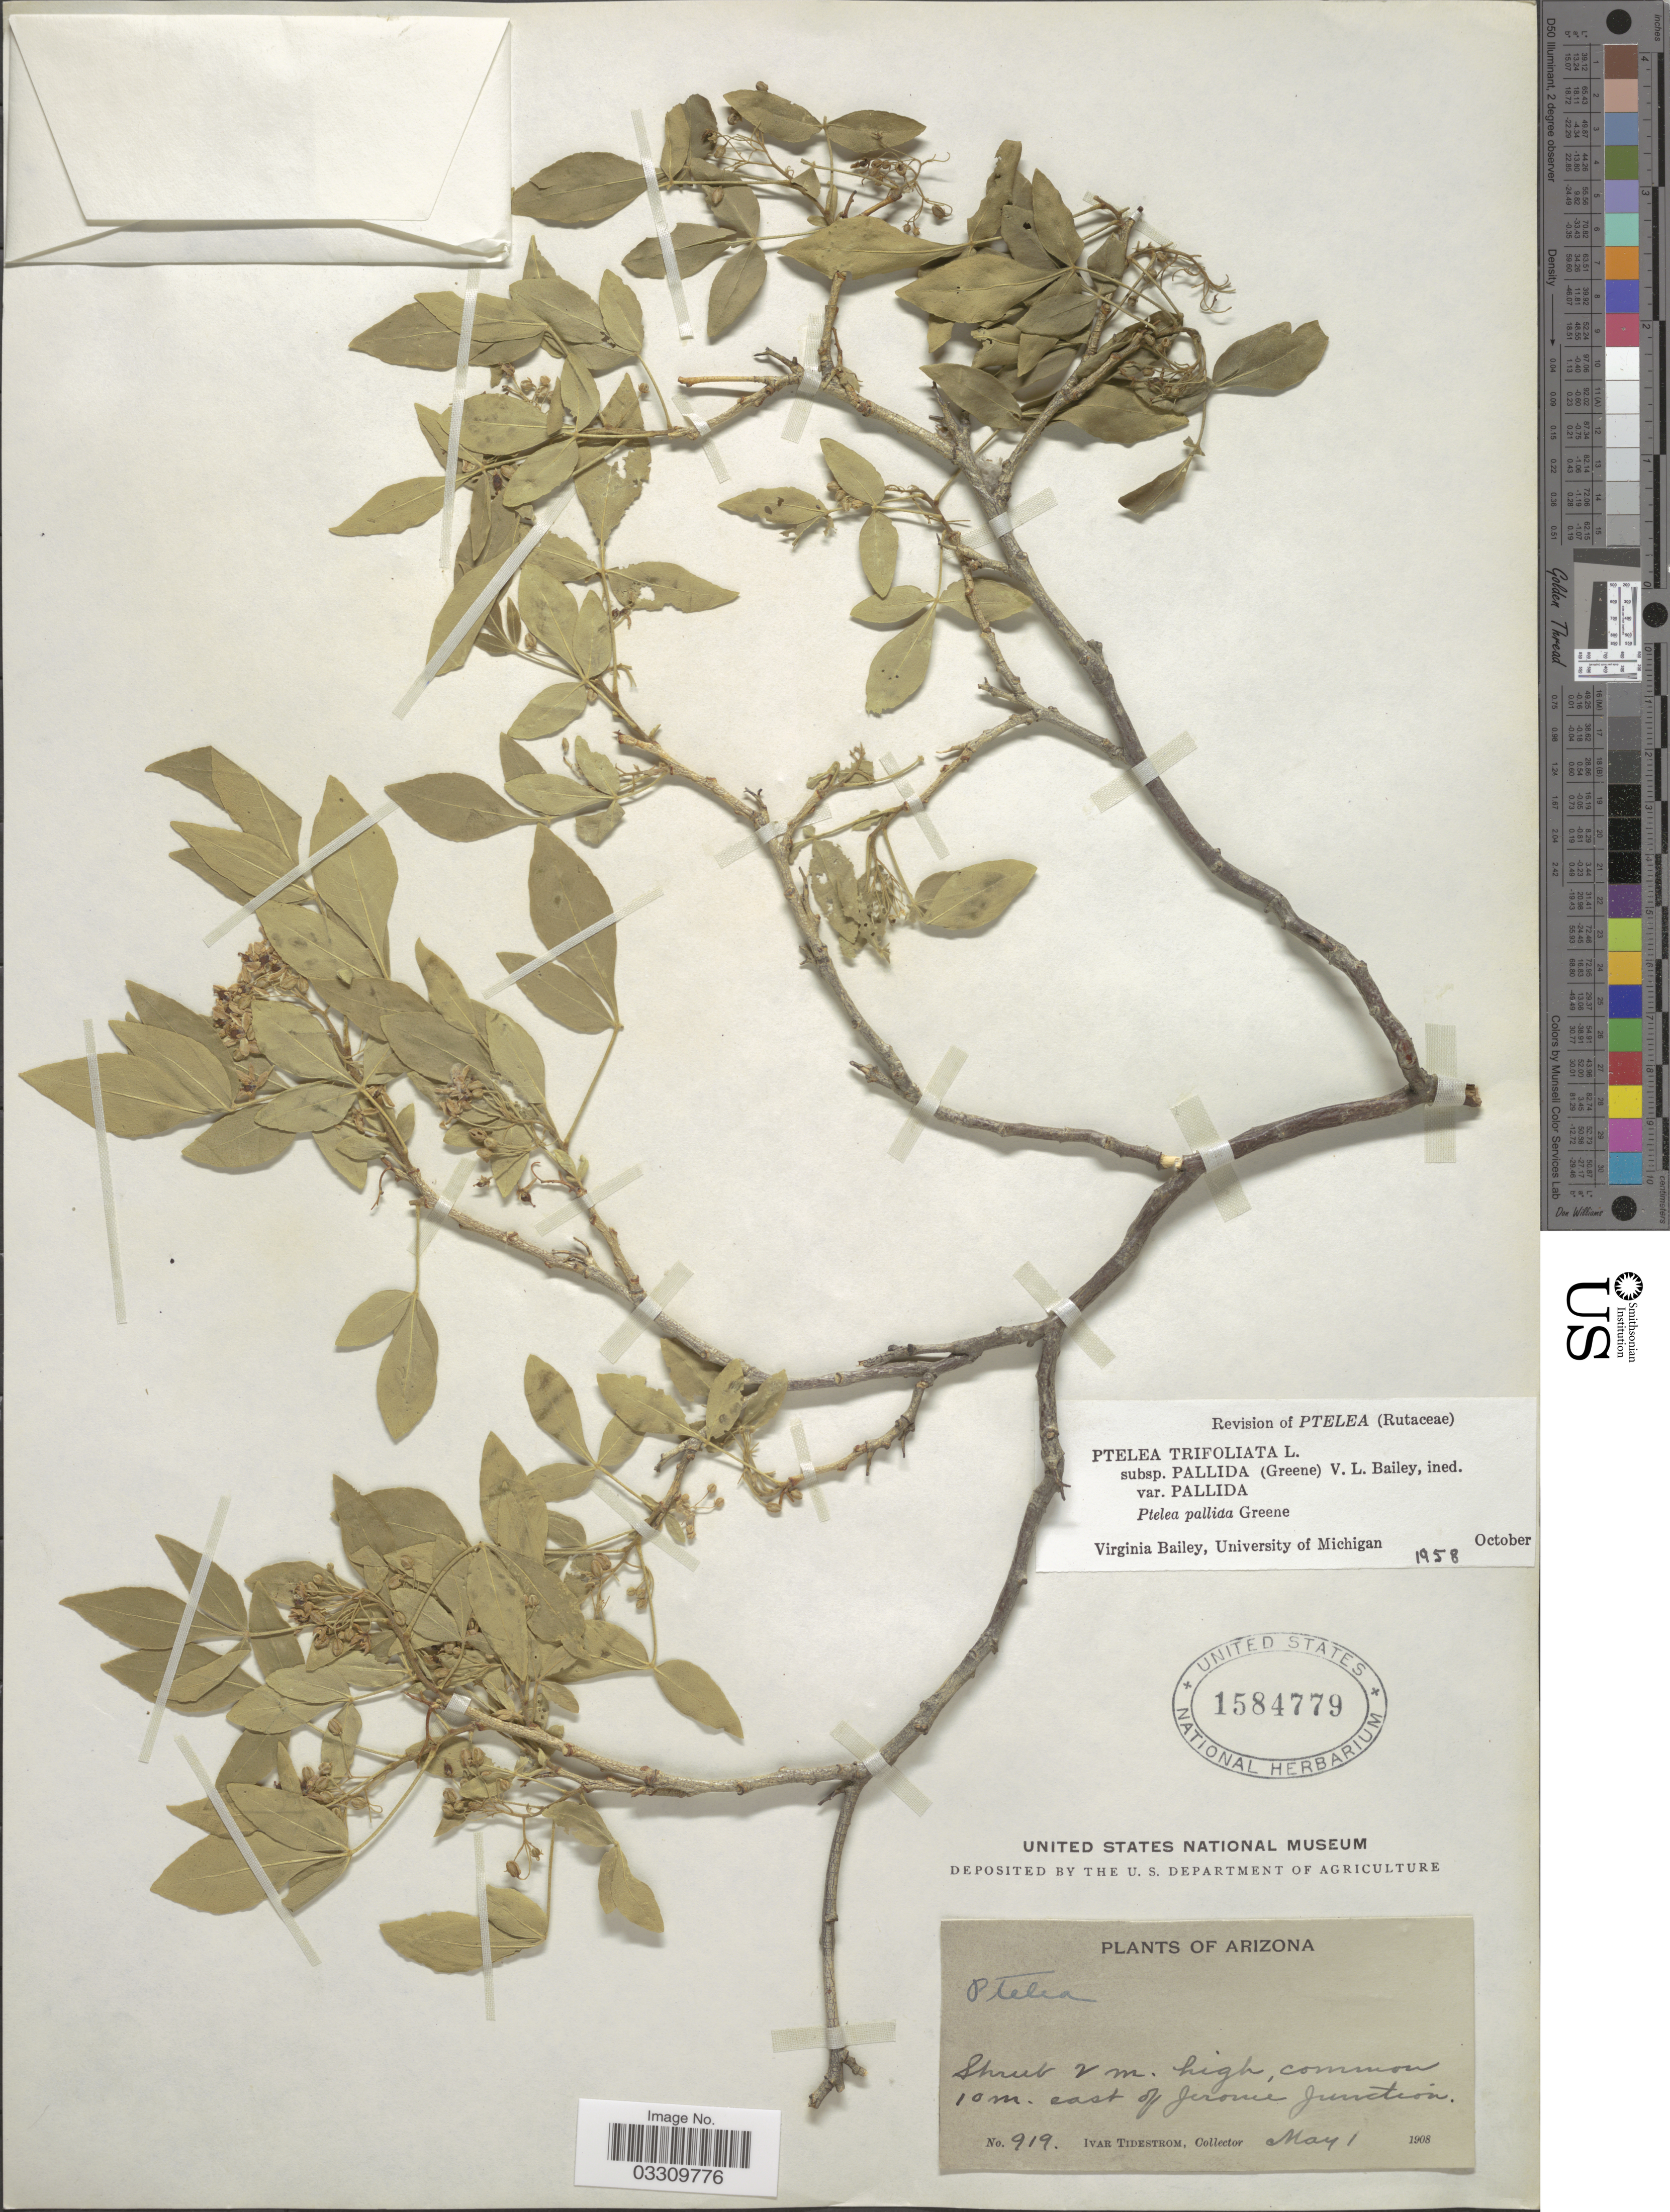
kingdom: Plantae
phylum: Tracheophyta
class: Magnoliopsida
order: Sapindales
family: Rutaceae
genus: Ptelea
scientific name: Ptelea trifoliata subsp. pallida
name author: (Greene) V. L. Bailey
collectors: I. F. Tidestrom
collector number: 919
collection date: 1908-05-01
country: United States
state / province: Arizona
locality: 10 m. east of Jerome Junction.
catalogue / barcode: US 1584779